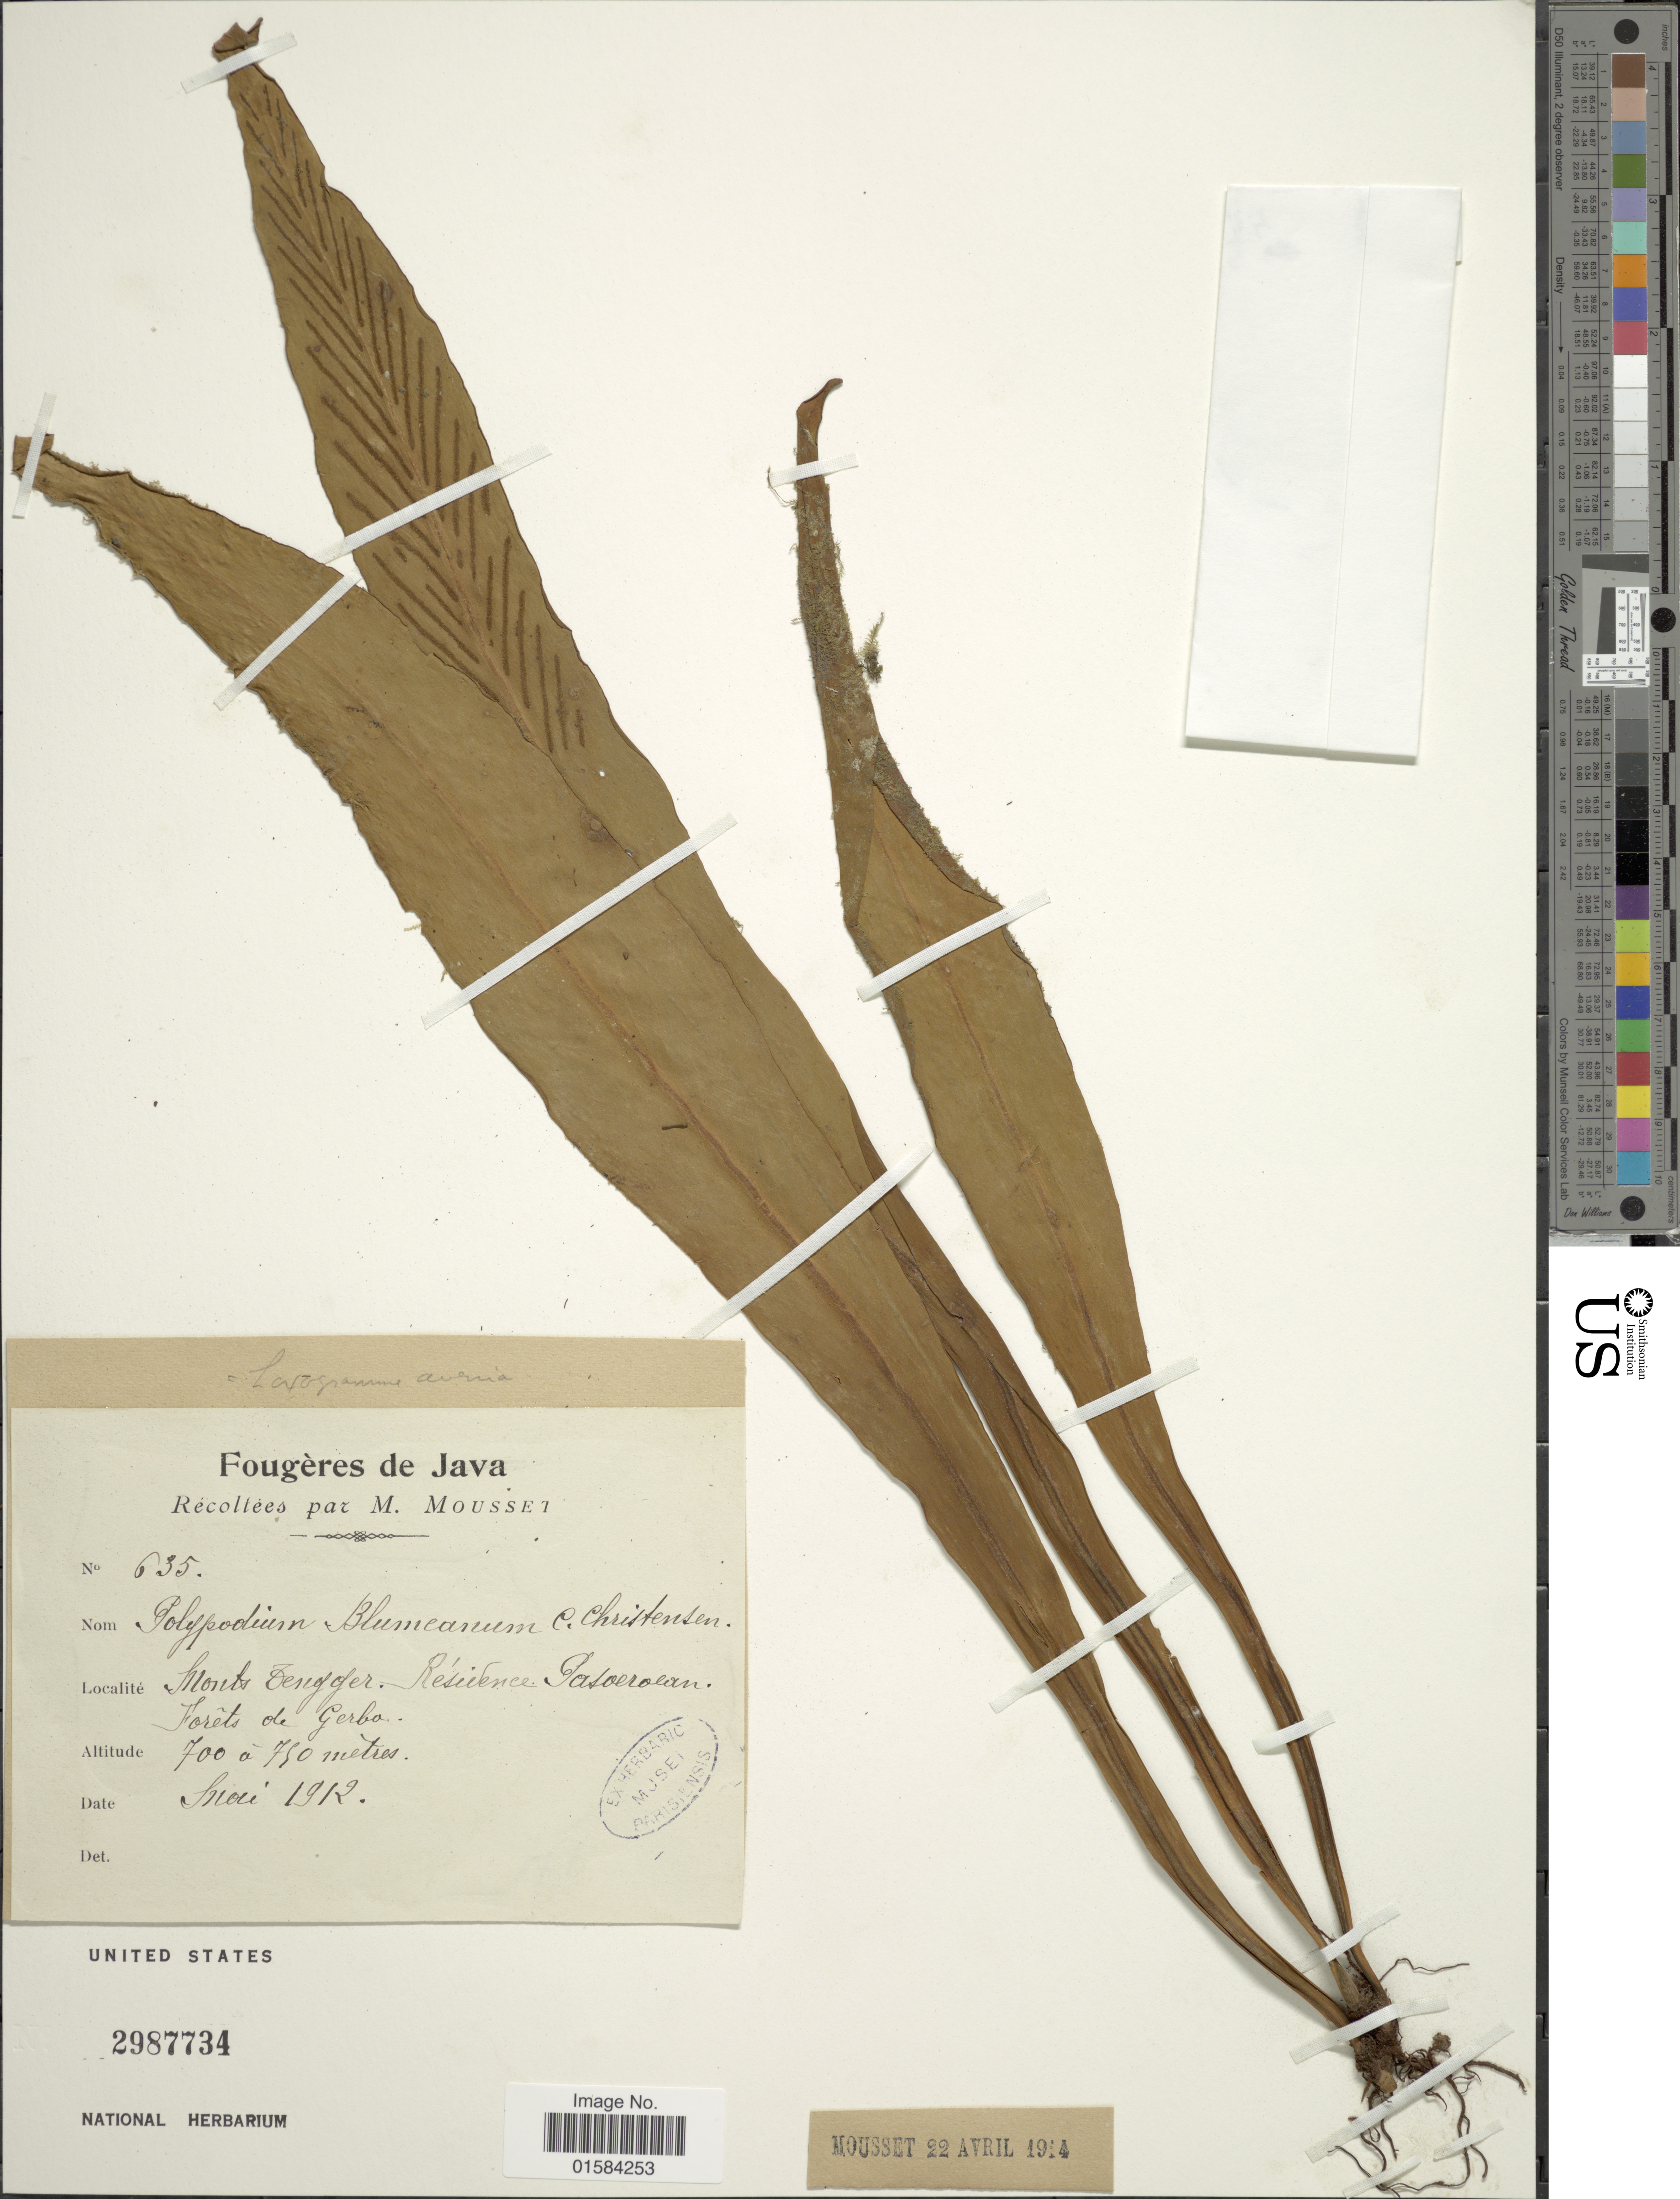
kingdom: Plantae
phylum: Tracheophyta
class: Polypodiopsida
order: Polypodiales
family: Polypodiaceae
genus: Loxogramme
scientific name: Loxogramme avenia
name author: (Blume) C. Presl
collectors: M. Mousset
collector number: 635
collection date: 1912-05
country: Indonesia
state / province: Java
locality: Monts Tengger, Residence, Pasoeroean, Forets de Gerba [interpreted]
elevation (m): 700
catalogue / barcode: US 2987734